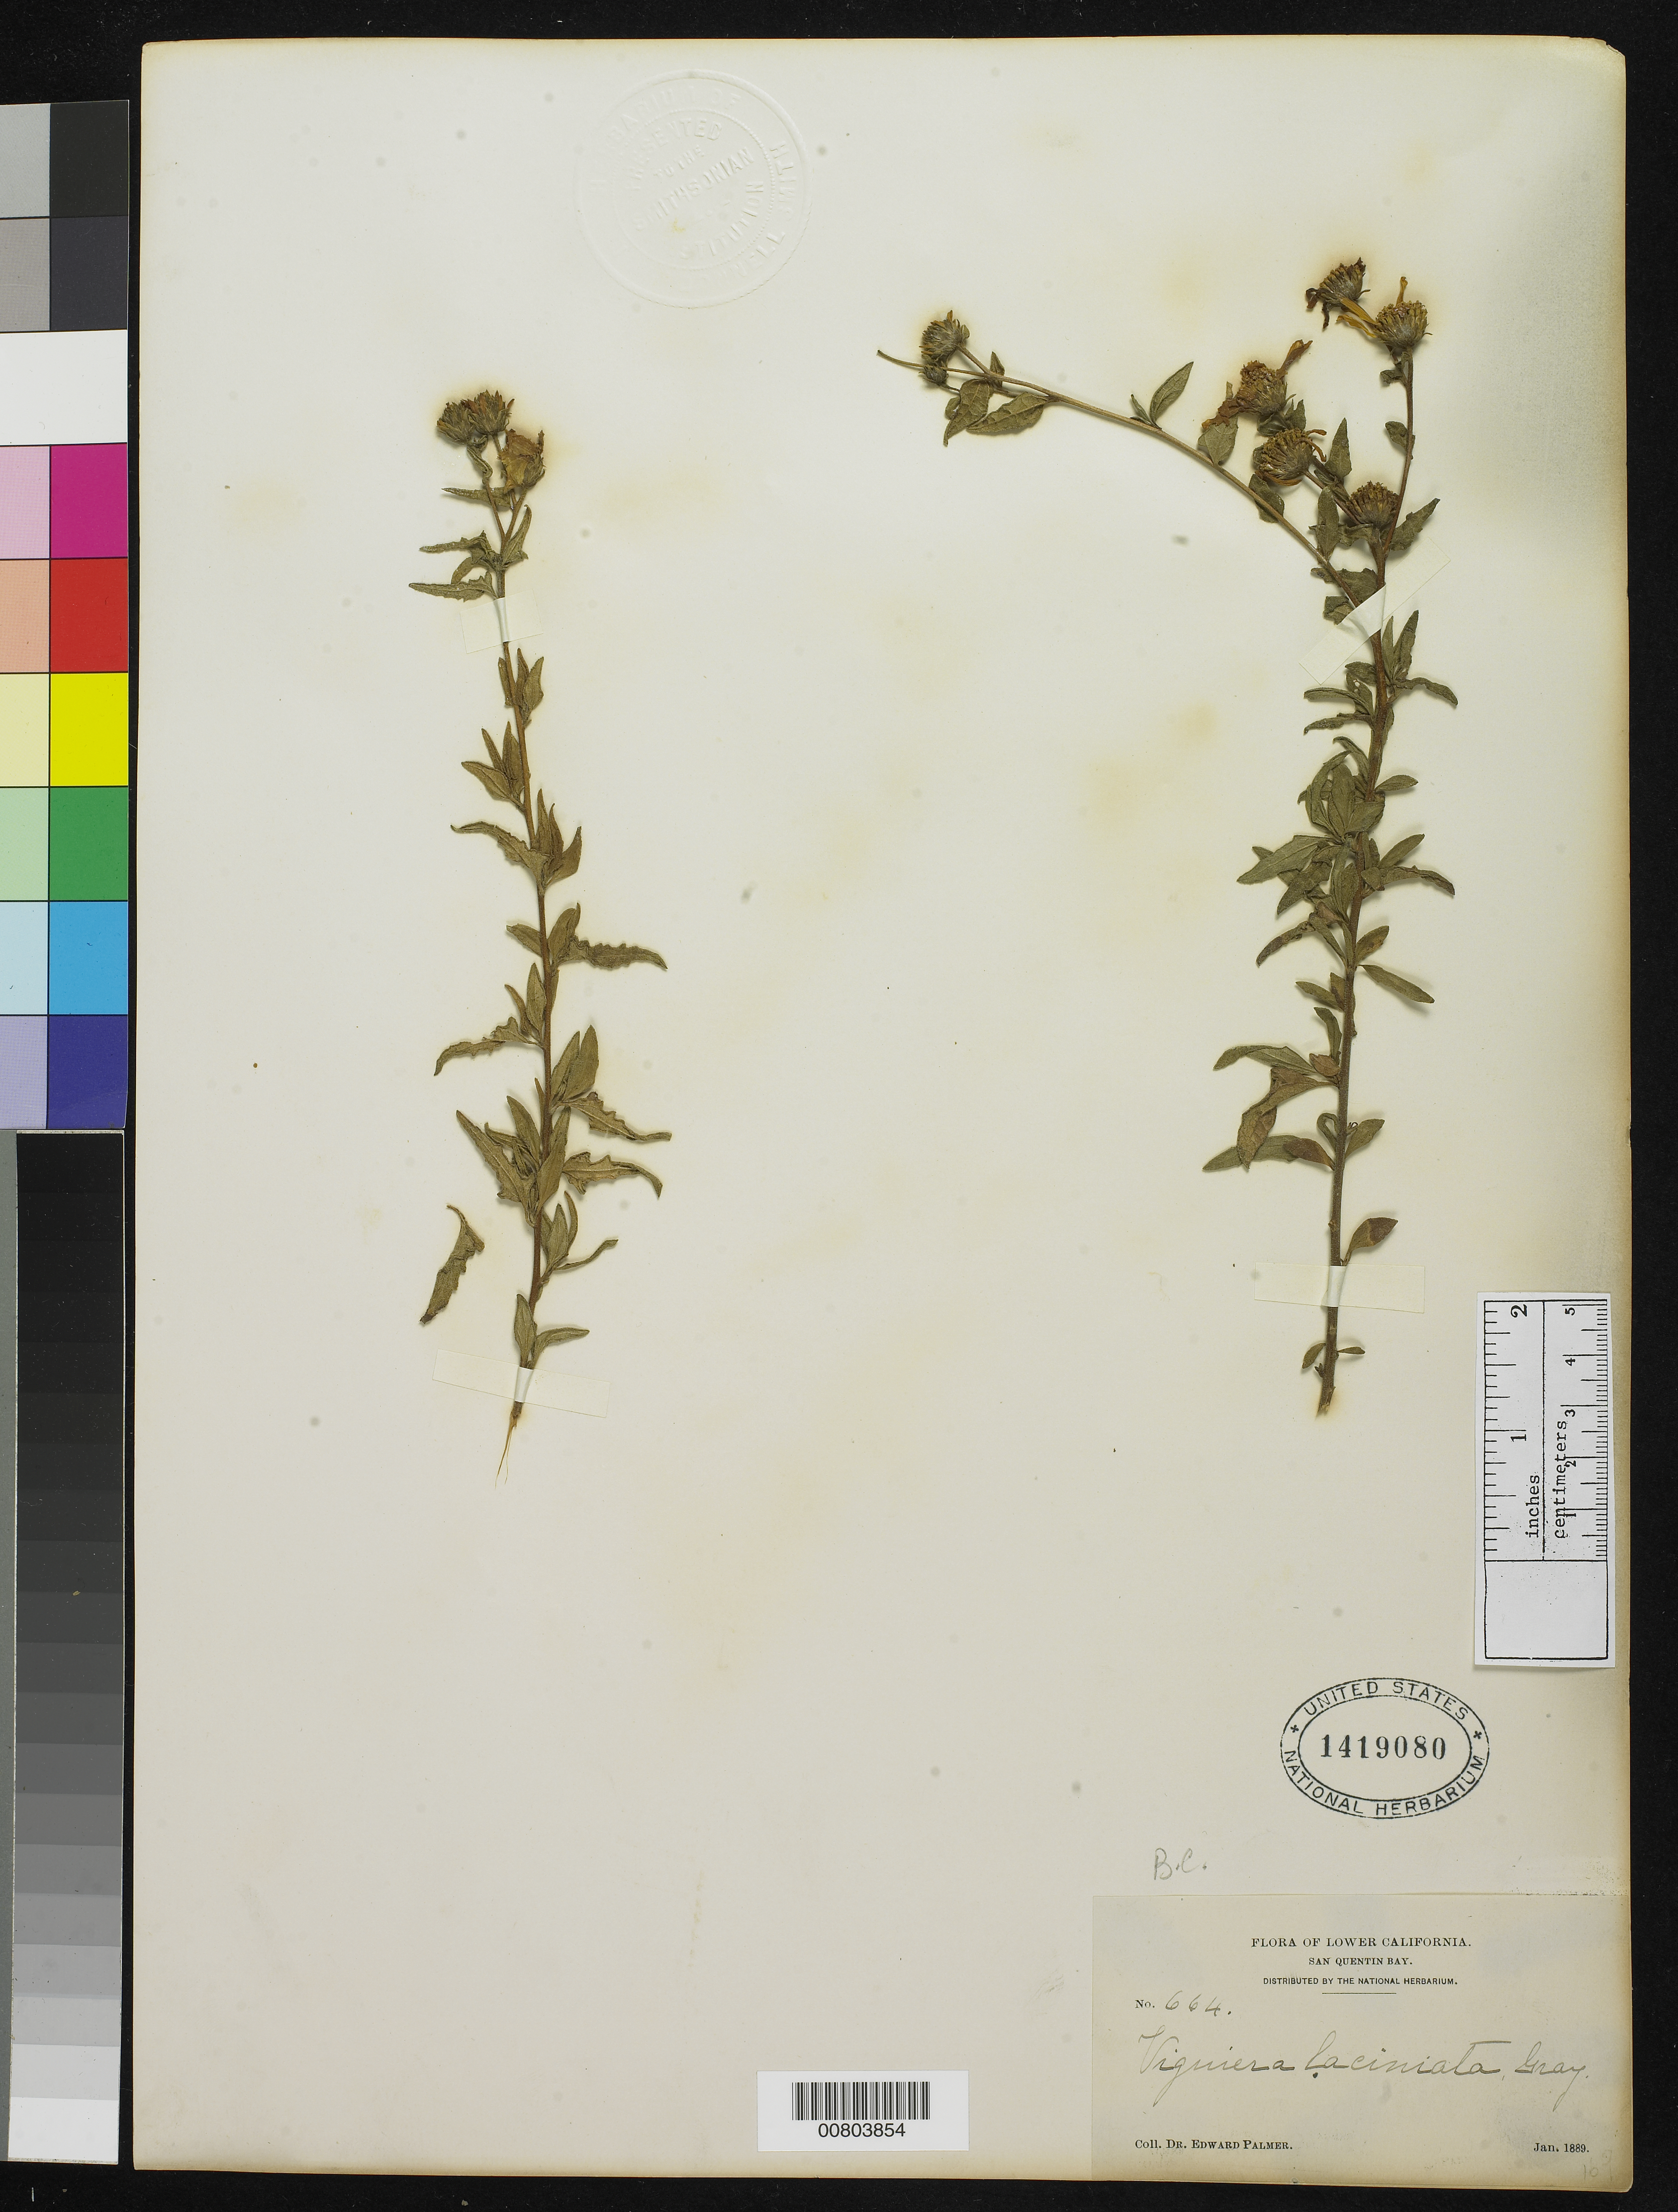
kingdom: Plantae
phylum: Tracheophyta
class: Magnoliopsida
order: Asterales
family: Asteraceae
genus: Viguiera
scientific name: Viguiera laciniata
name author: A. Gray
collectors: E. Palmer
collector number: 664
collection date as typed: Jan 1889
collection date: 1889-01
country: Mexico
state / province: Baja California Norte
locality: San Quentin Bay, Baja California.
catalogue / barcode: US 1419080